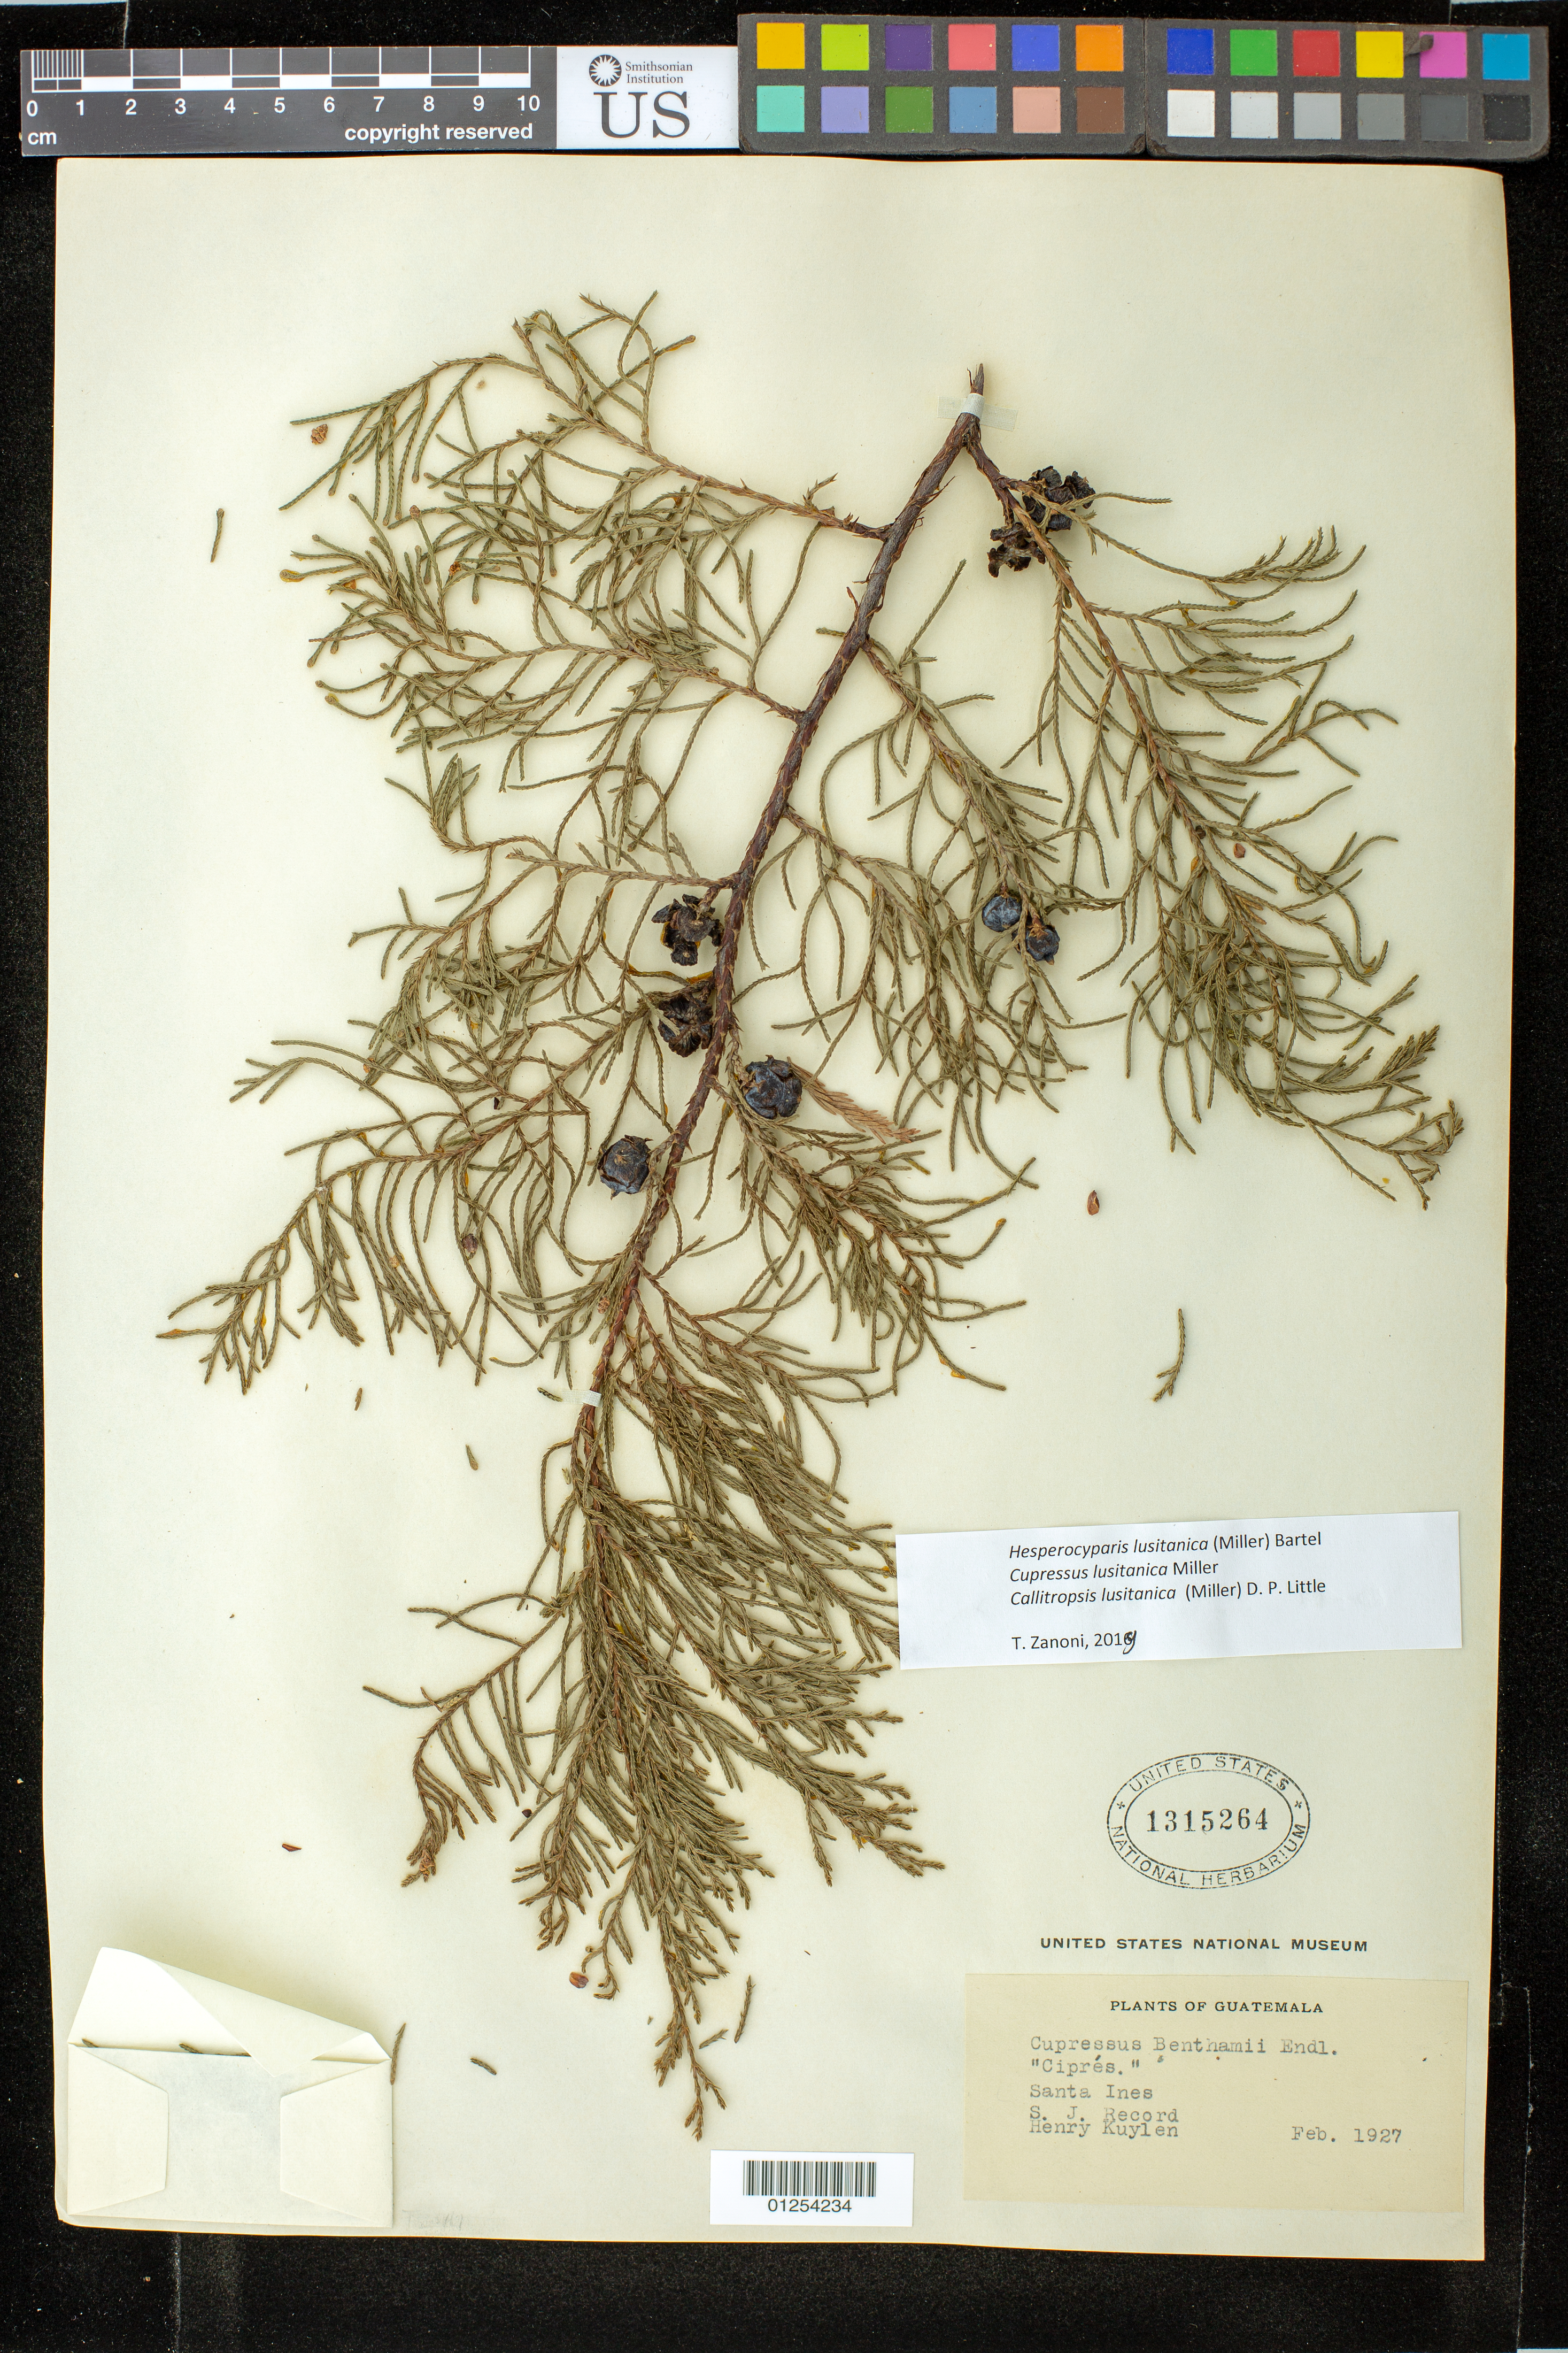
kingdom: Plantae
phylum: Tracheophyta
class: Pinopsida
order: Pinales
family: Cupressaceae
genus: Hesperocyparis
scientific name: Hesperocyparis lusitanica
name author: (Miller) Bartel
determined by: Zanoni, T. A., (NY), New York Botanical Garden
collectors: S. J. Record & H. Kuylen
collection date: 1927-02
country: Guatemala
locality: Santa Ines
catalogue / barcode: US 1315264